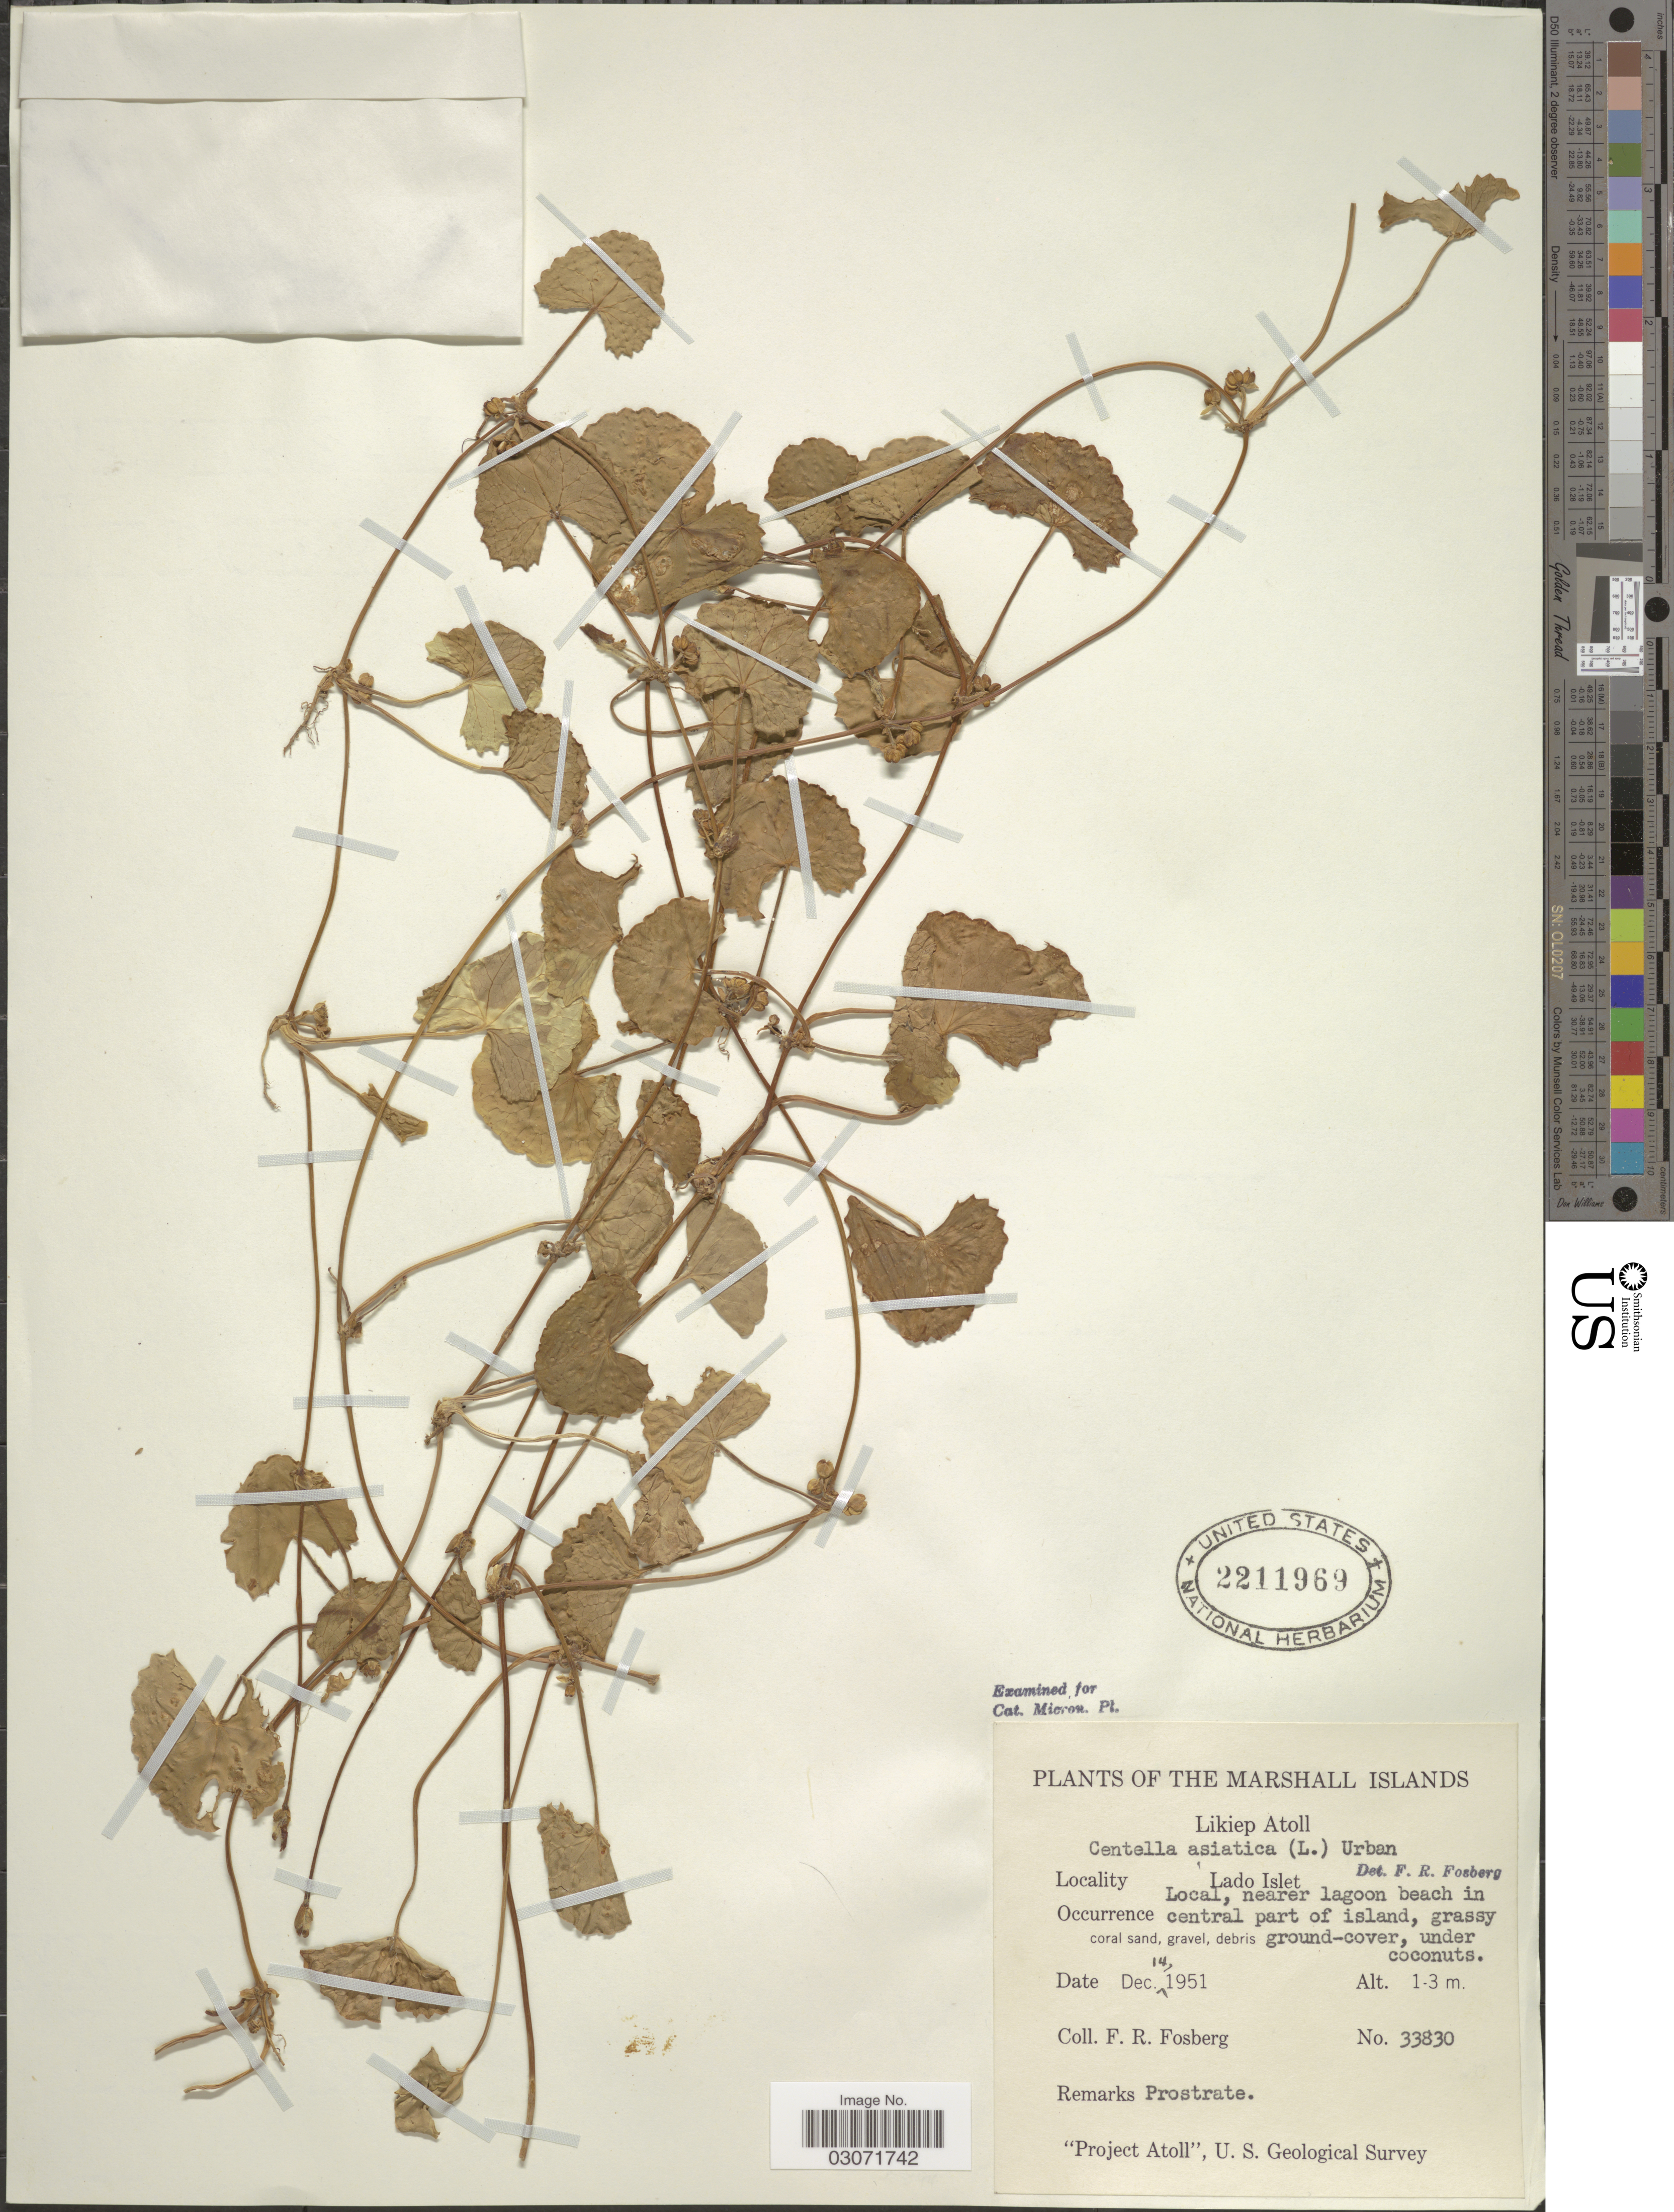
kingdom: Plantae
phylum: Tracheophyta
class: Magnoliopsida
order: Apiales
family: Apiaceae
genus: Centella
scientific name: Centella asiatica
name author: (L.) Urb.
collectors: F. R. Fosberg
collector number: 33830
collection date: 1951-12-14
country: Marshall Islands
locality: Likiep Atoll. Lado Islet.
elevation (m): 1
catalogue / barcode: US 2211969